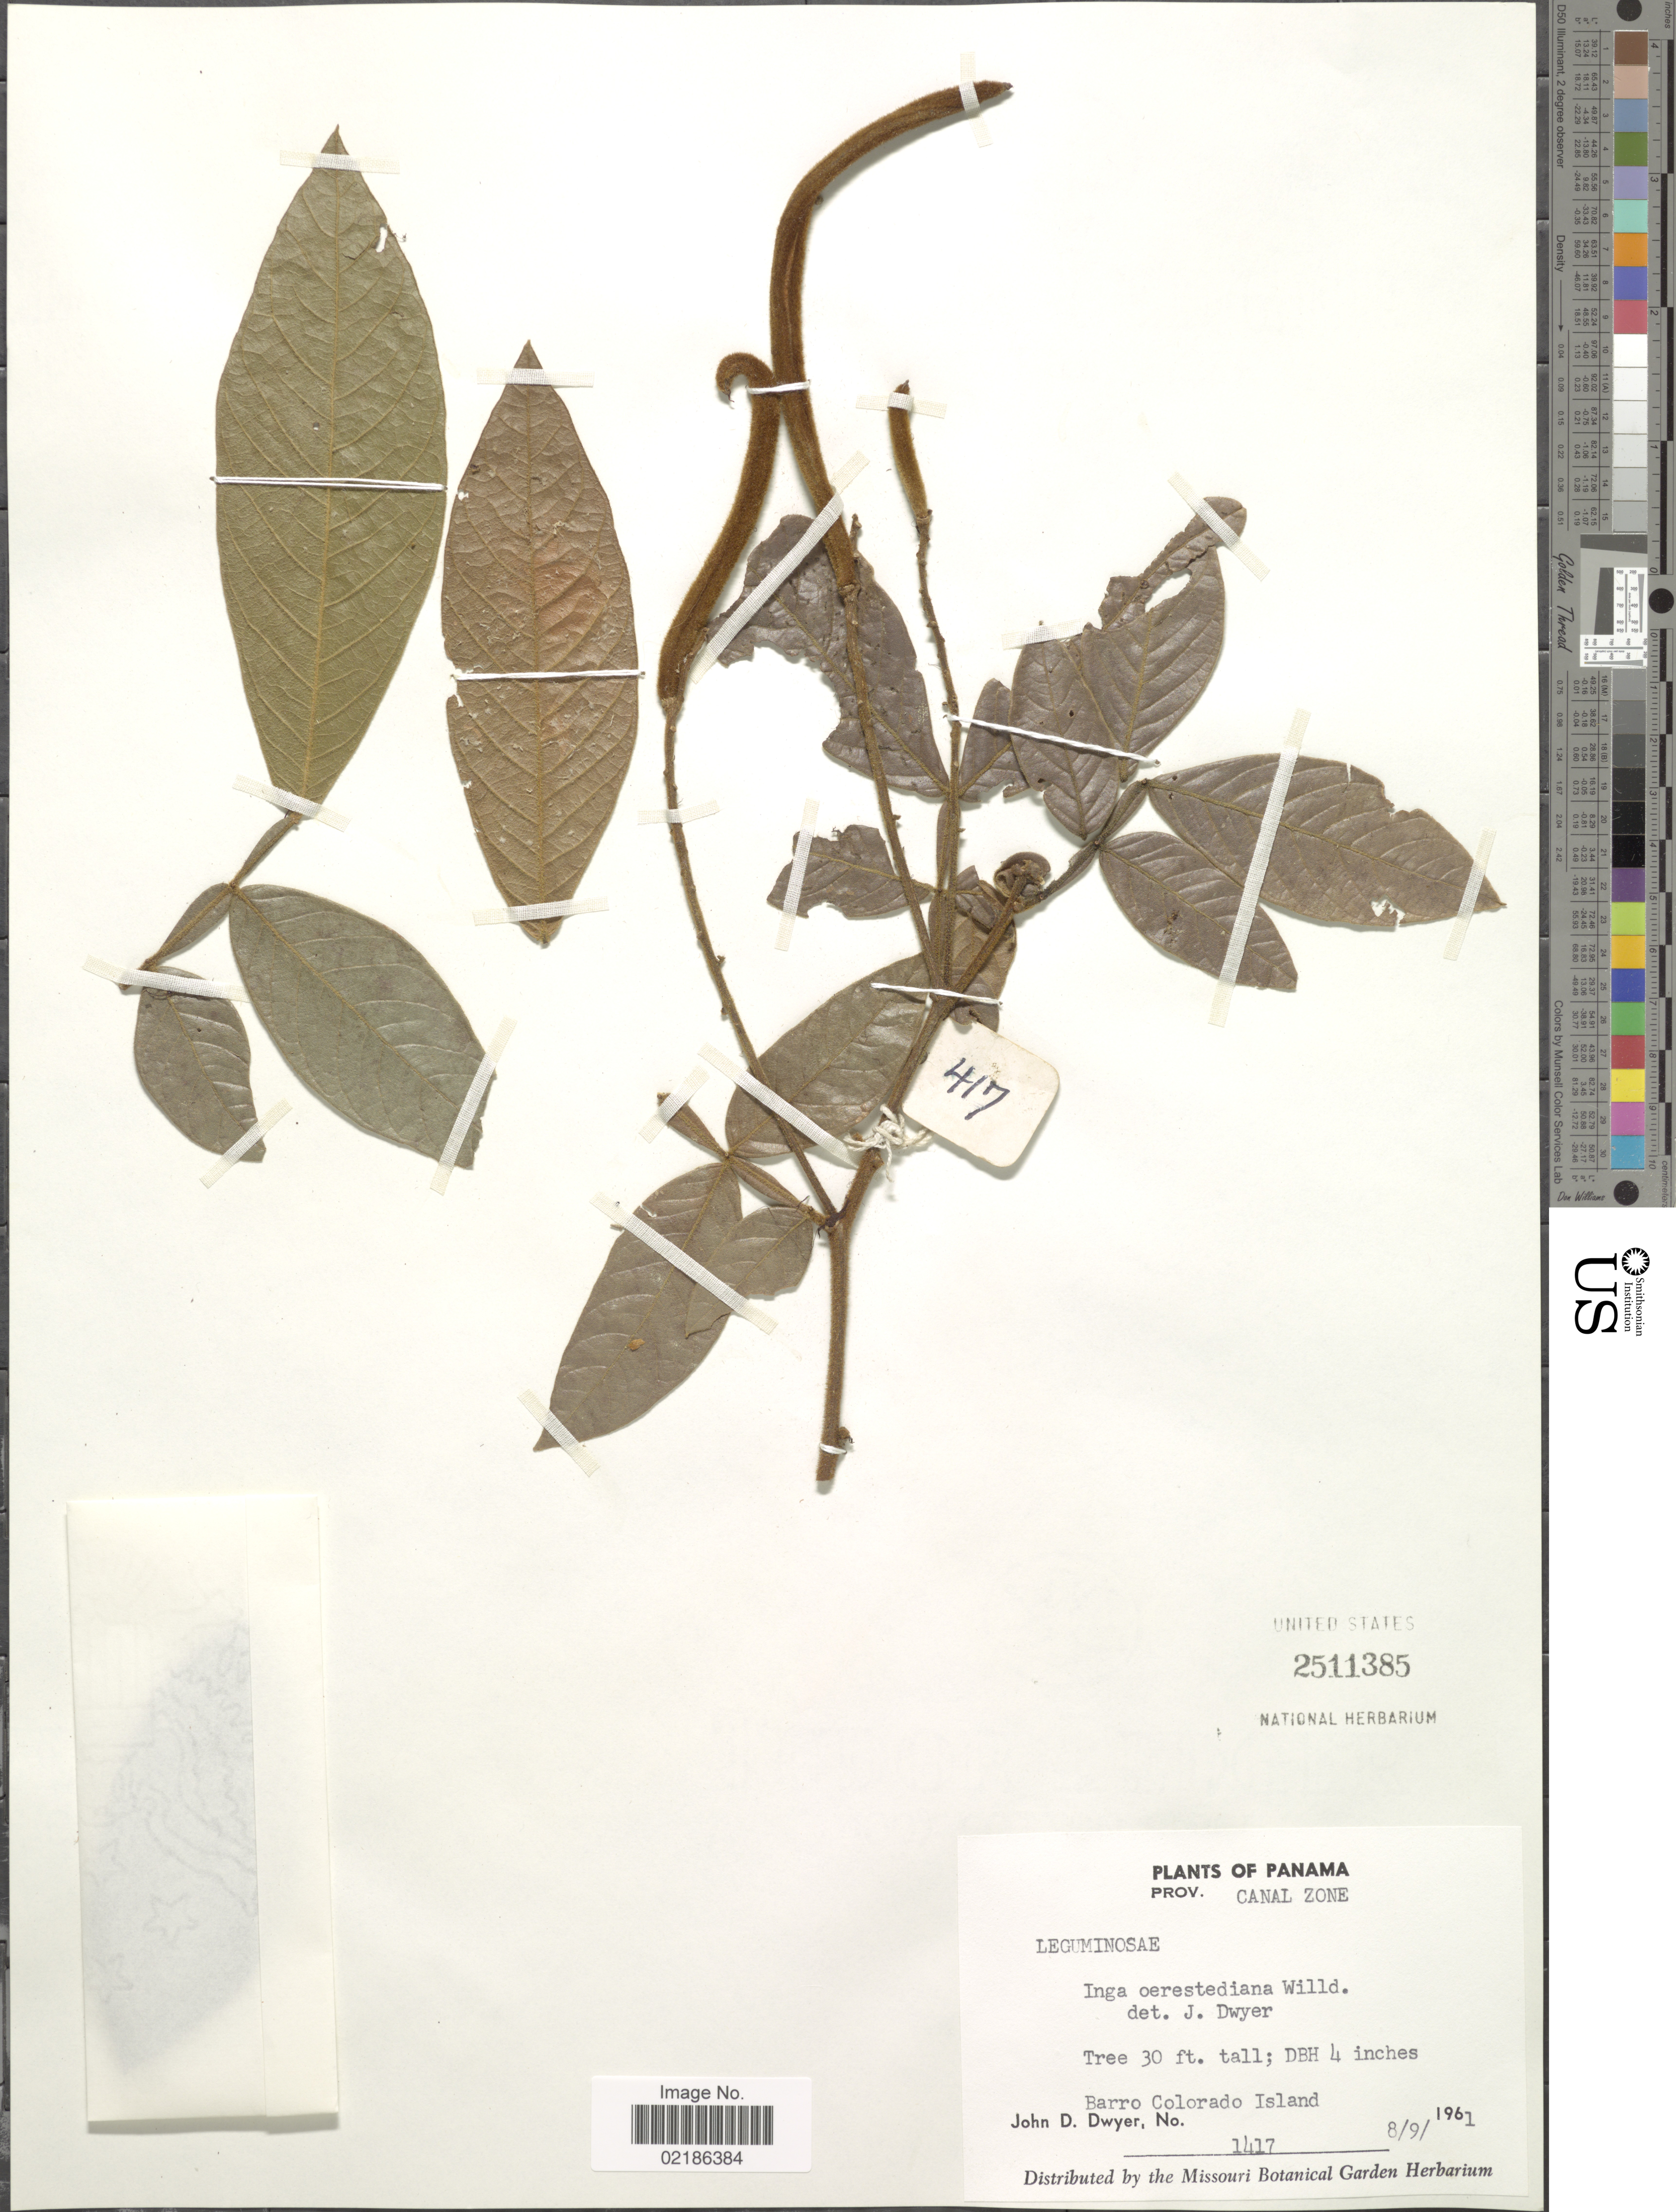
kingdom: Plantae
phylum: Tracheophyta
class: Magnoliopsida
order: Fabales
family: Fabaceae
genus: Inga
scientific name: Inga oerstediana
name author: Benth.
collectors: J. D. Dwyer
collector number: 1417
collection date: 1961-09-08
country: Panama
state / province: Panamá Oeste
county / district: Canal Zone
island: Barro Colorado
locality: Barro Colorado Island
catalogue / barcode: US 2511385